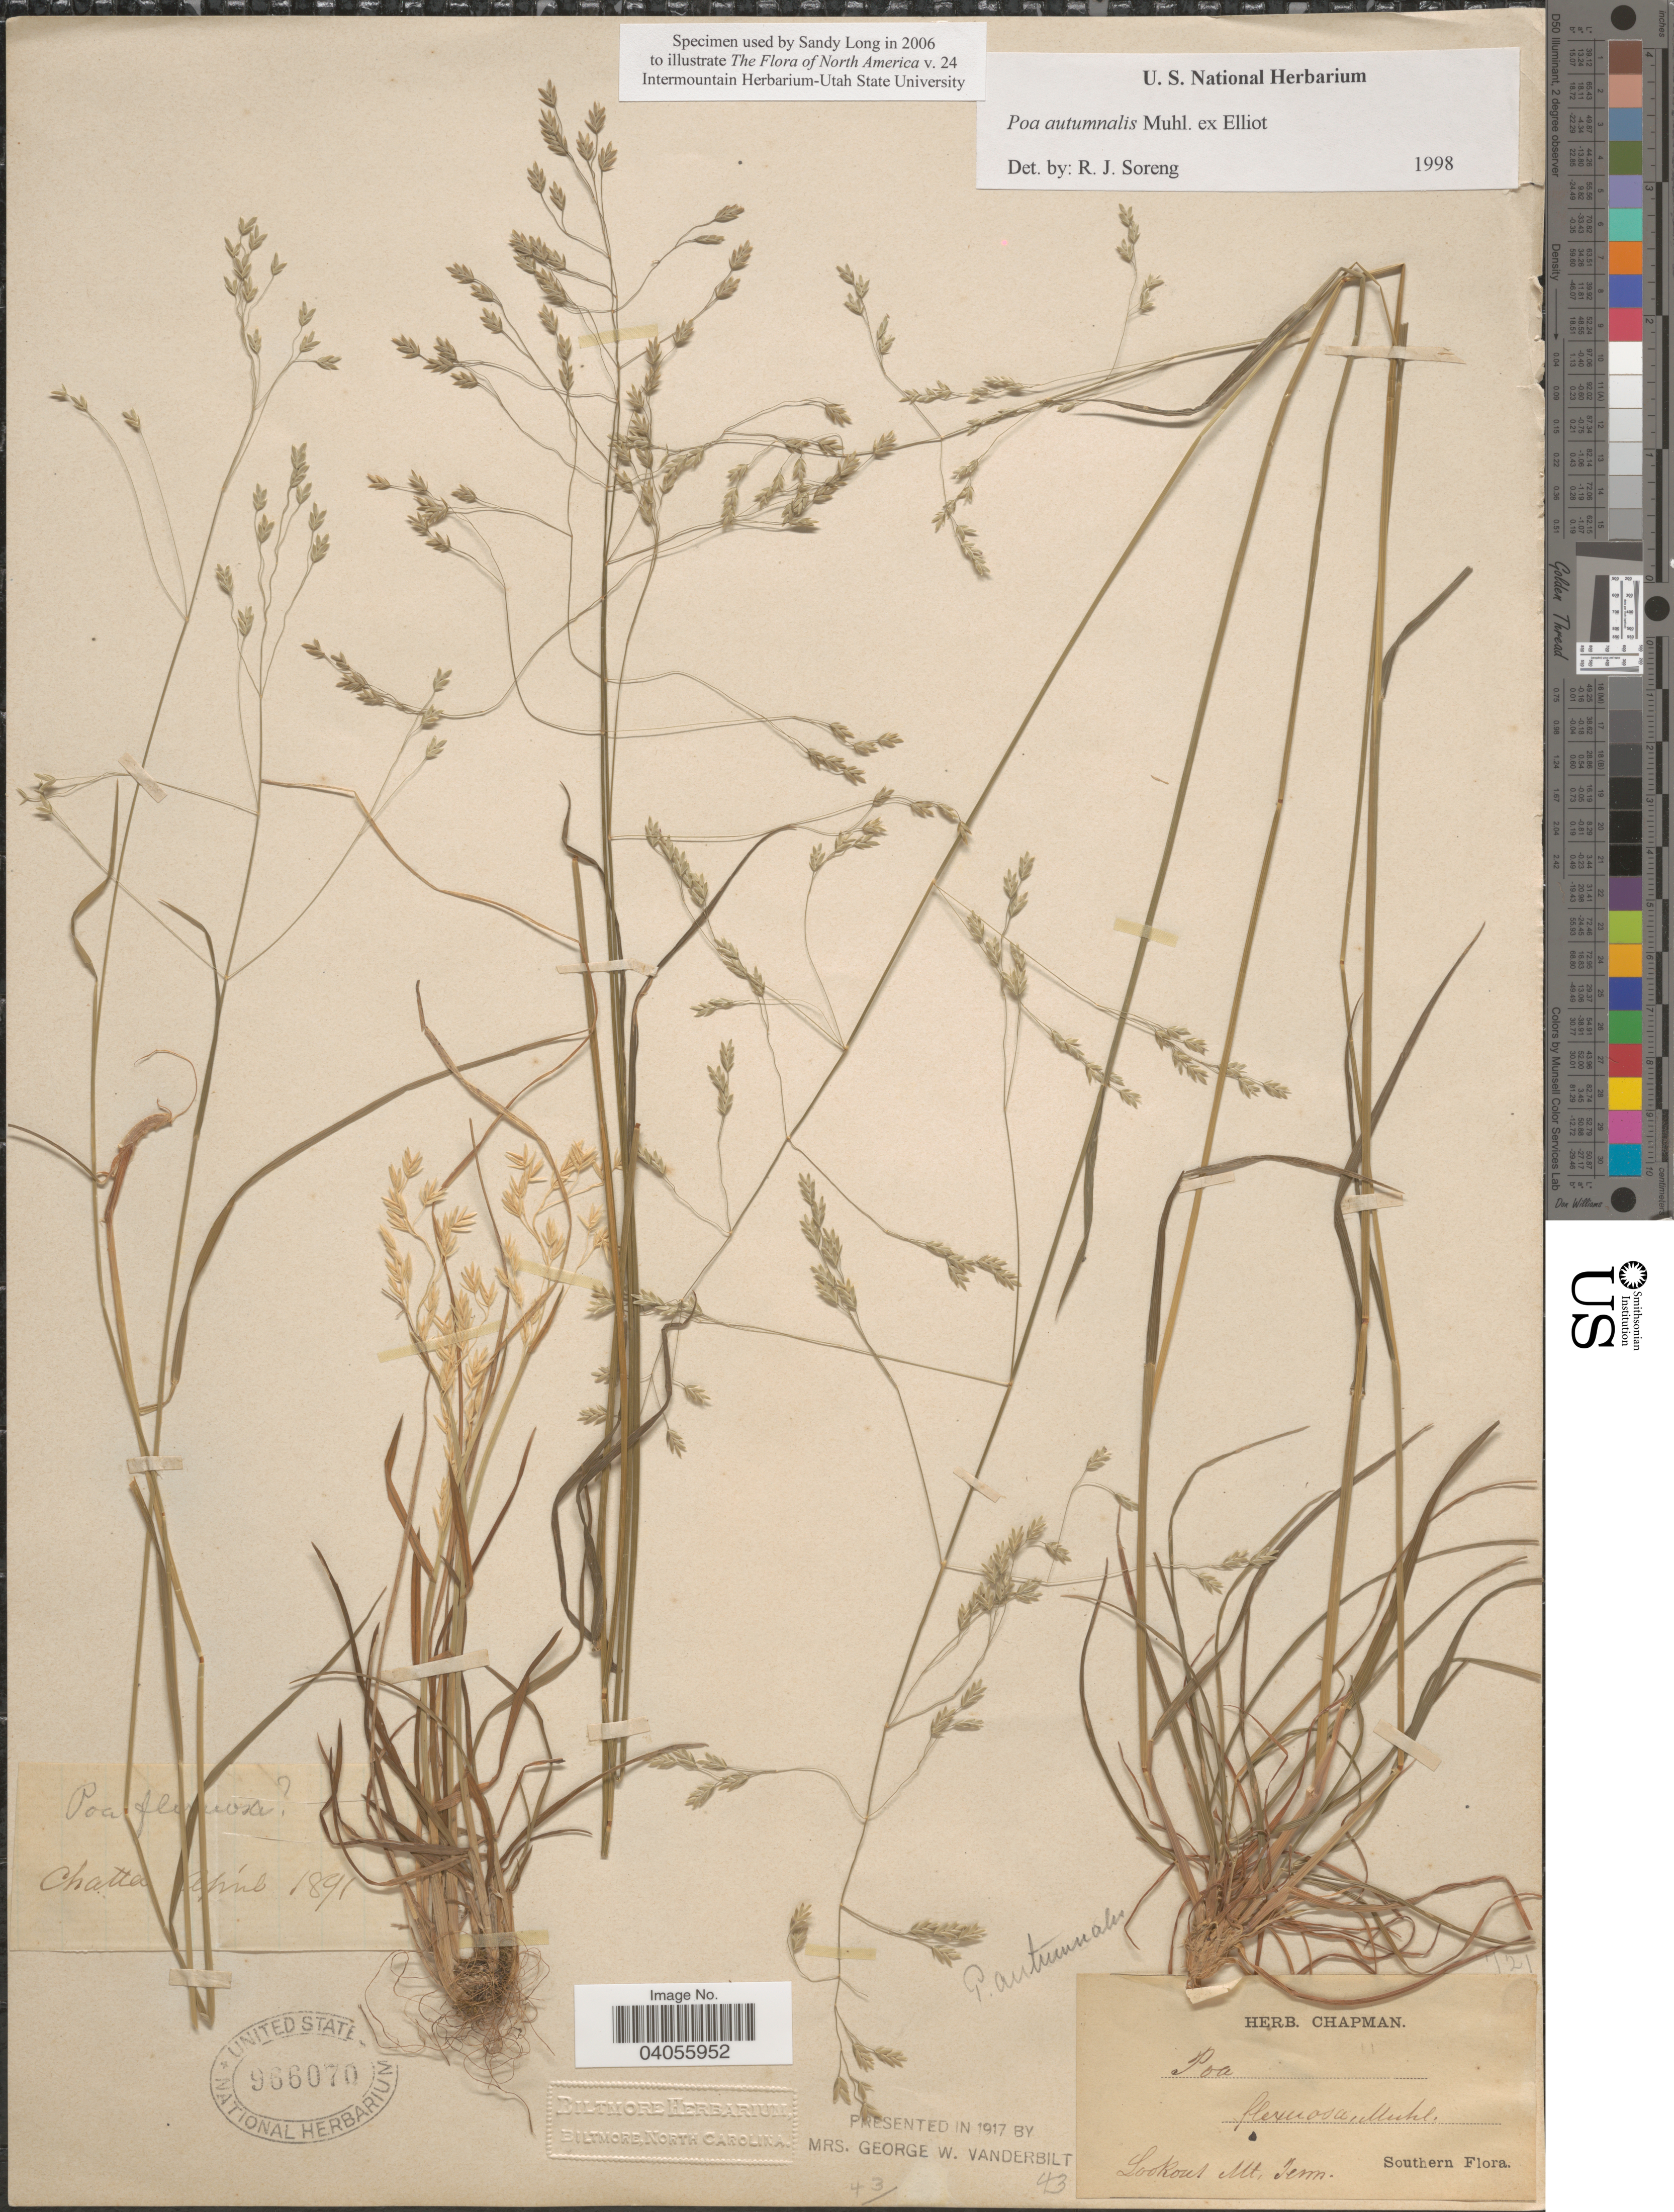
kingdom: Plantae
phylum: Tracheophyta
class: Liliopsida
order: Poales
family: Poaceae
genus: Poa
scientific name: Poa autumnalis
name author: Muhl. ex Elliott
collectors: ex herb. Chapman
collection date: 1891-04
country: United States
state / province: Tennessee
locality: Lookout Mt. Southern. Chatta.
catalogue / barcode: US 966070